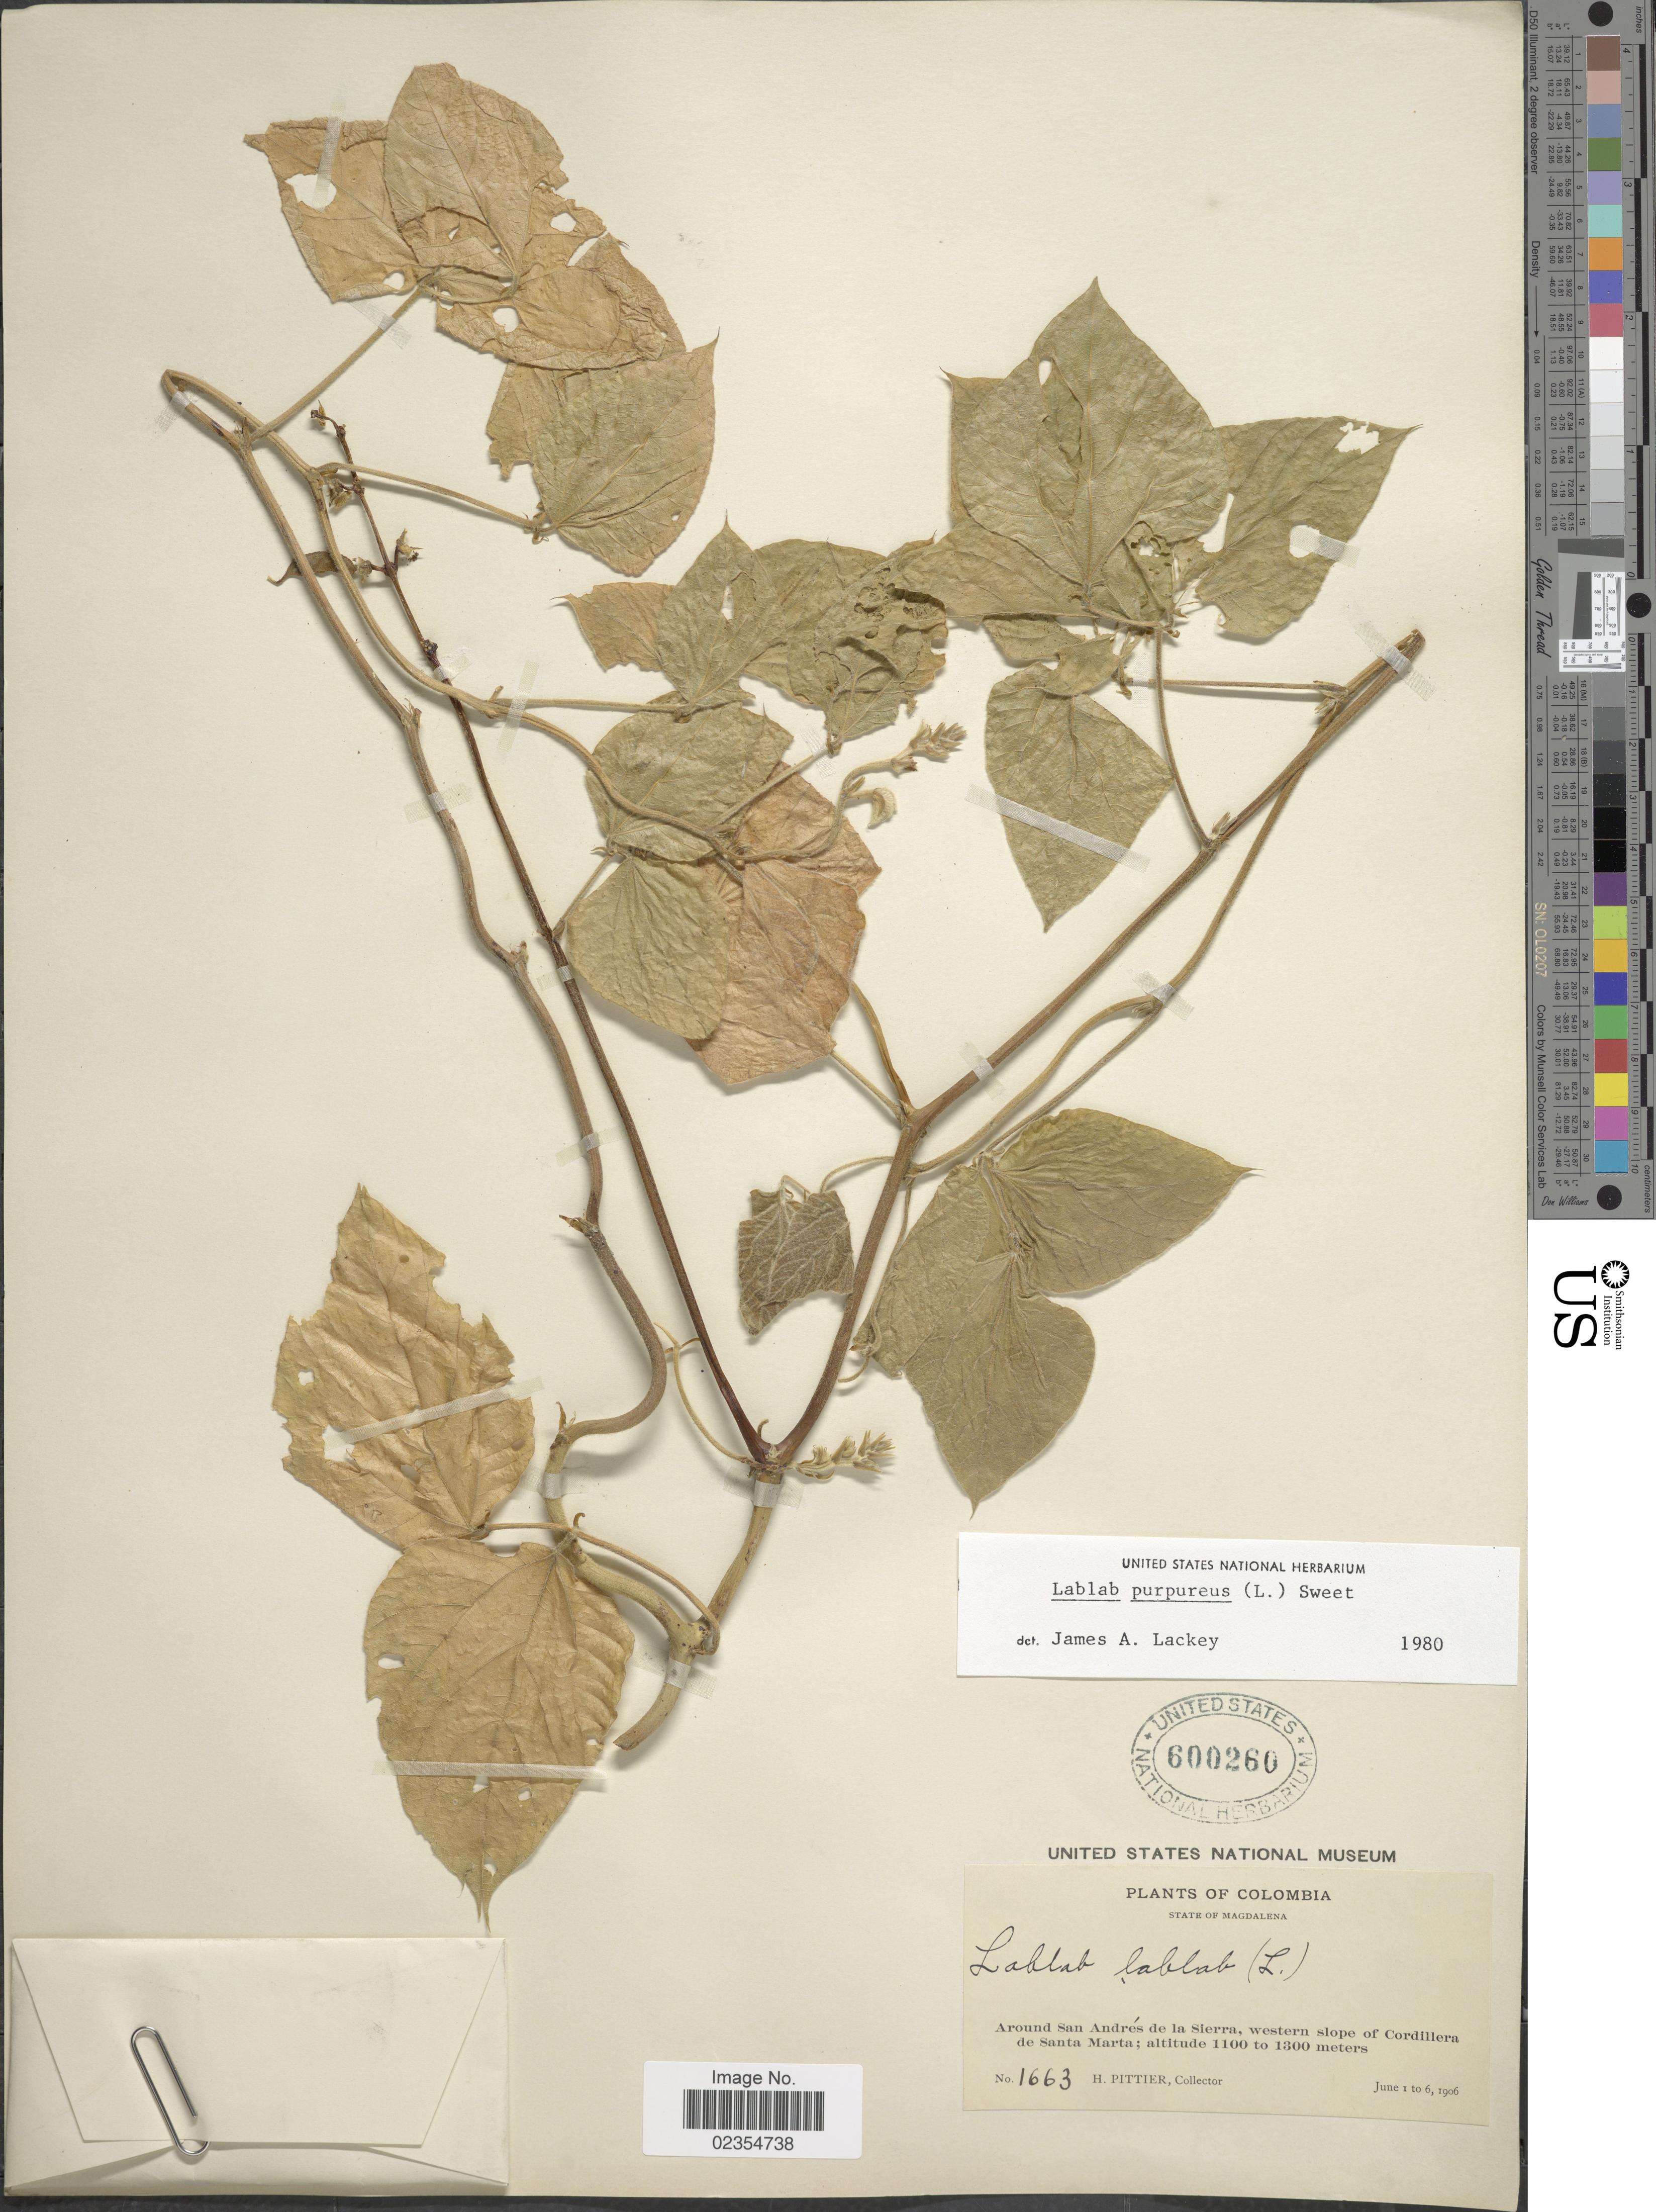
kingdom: Plantae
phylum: Tracheophyta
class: Magnoliopsida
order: Fabales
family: Fabaceae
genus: Lablab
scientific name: Lablab purpureus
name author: (L.) Sweet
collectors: H. F. Pittier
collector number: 1663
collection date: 1906-06-01/1906-06-06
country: Colombia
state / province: Magdalena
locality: Around San Andres de la Sierra, western slope of Cordillera de Santa Marta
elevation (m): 1100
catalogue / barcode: US 600260